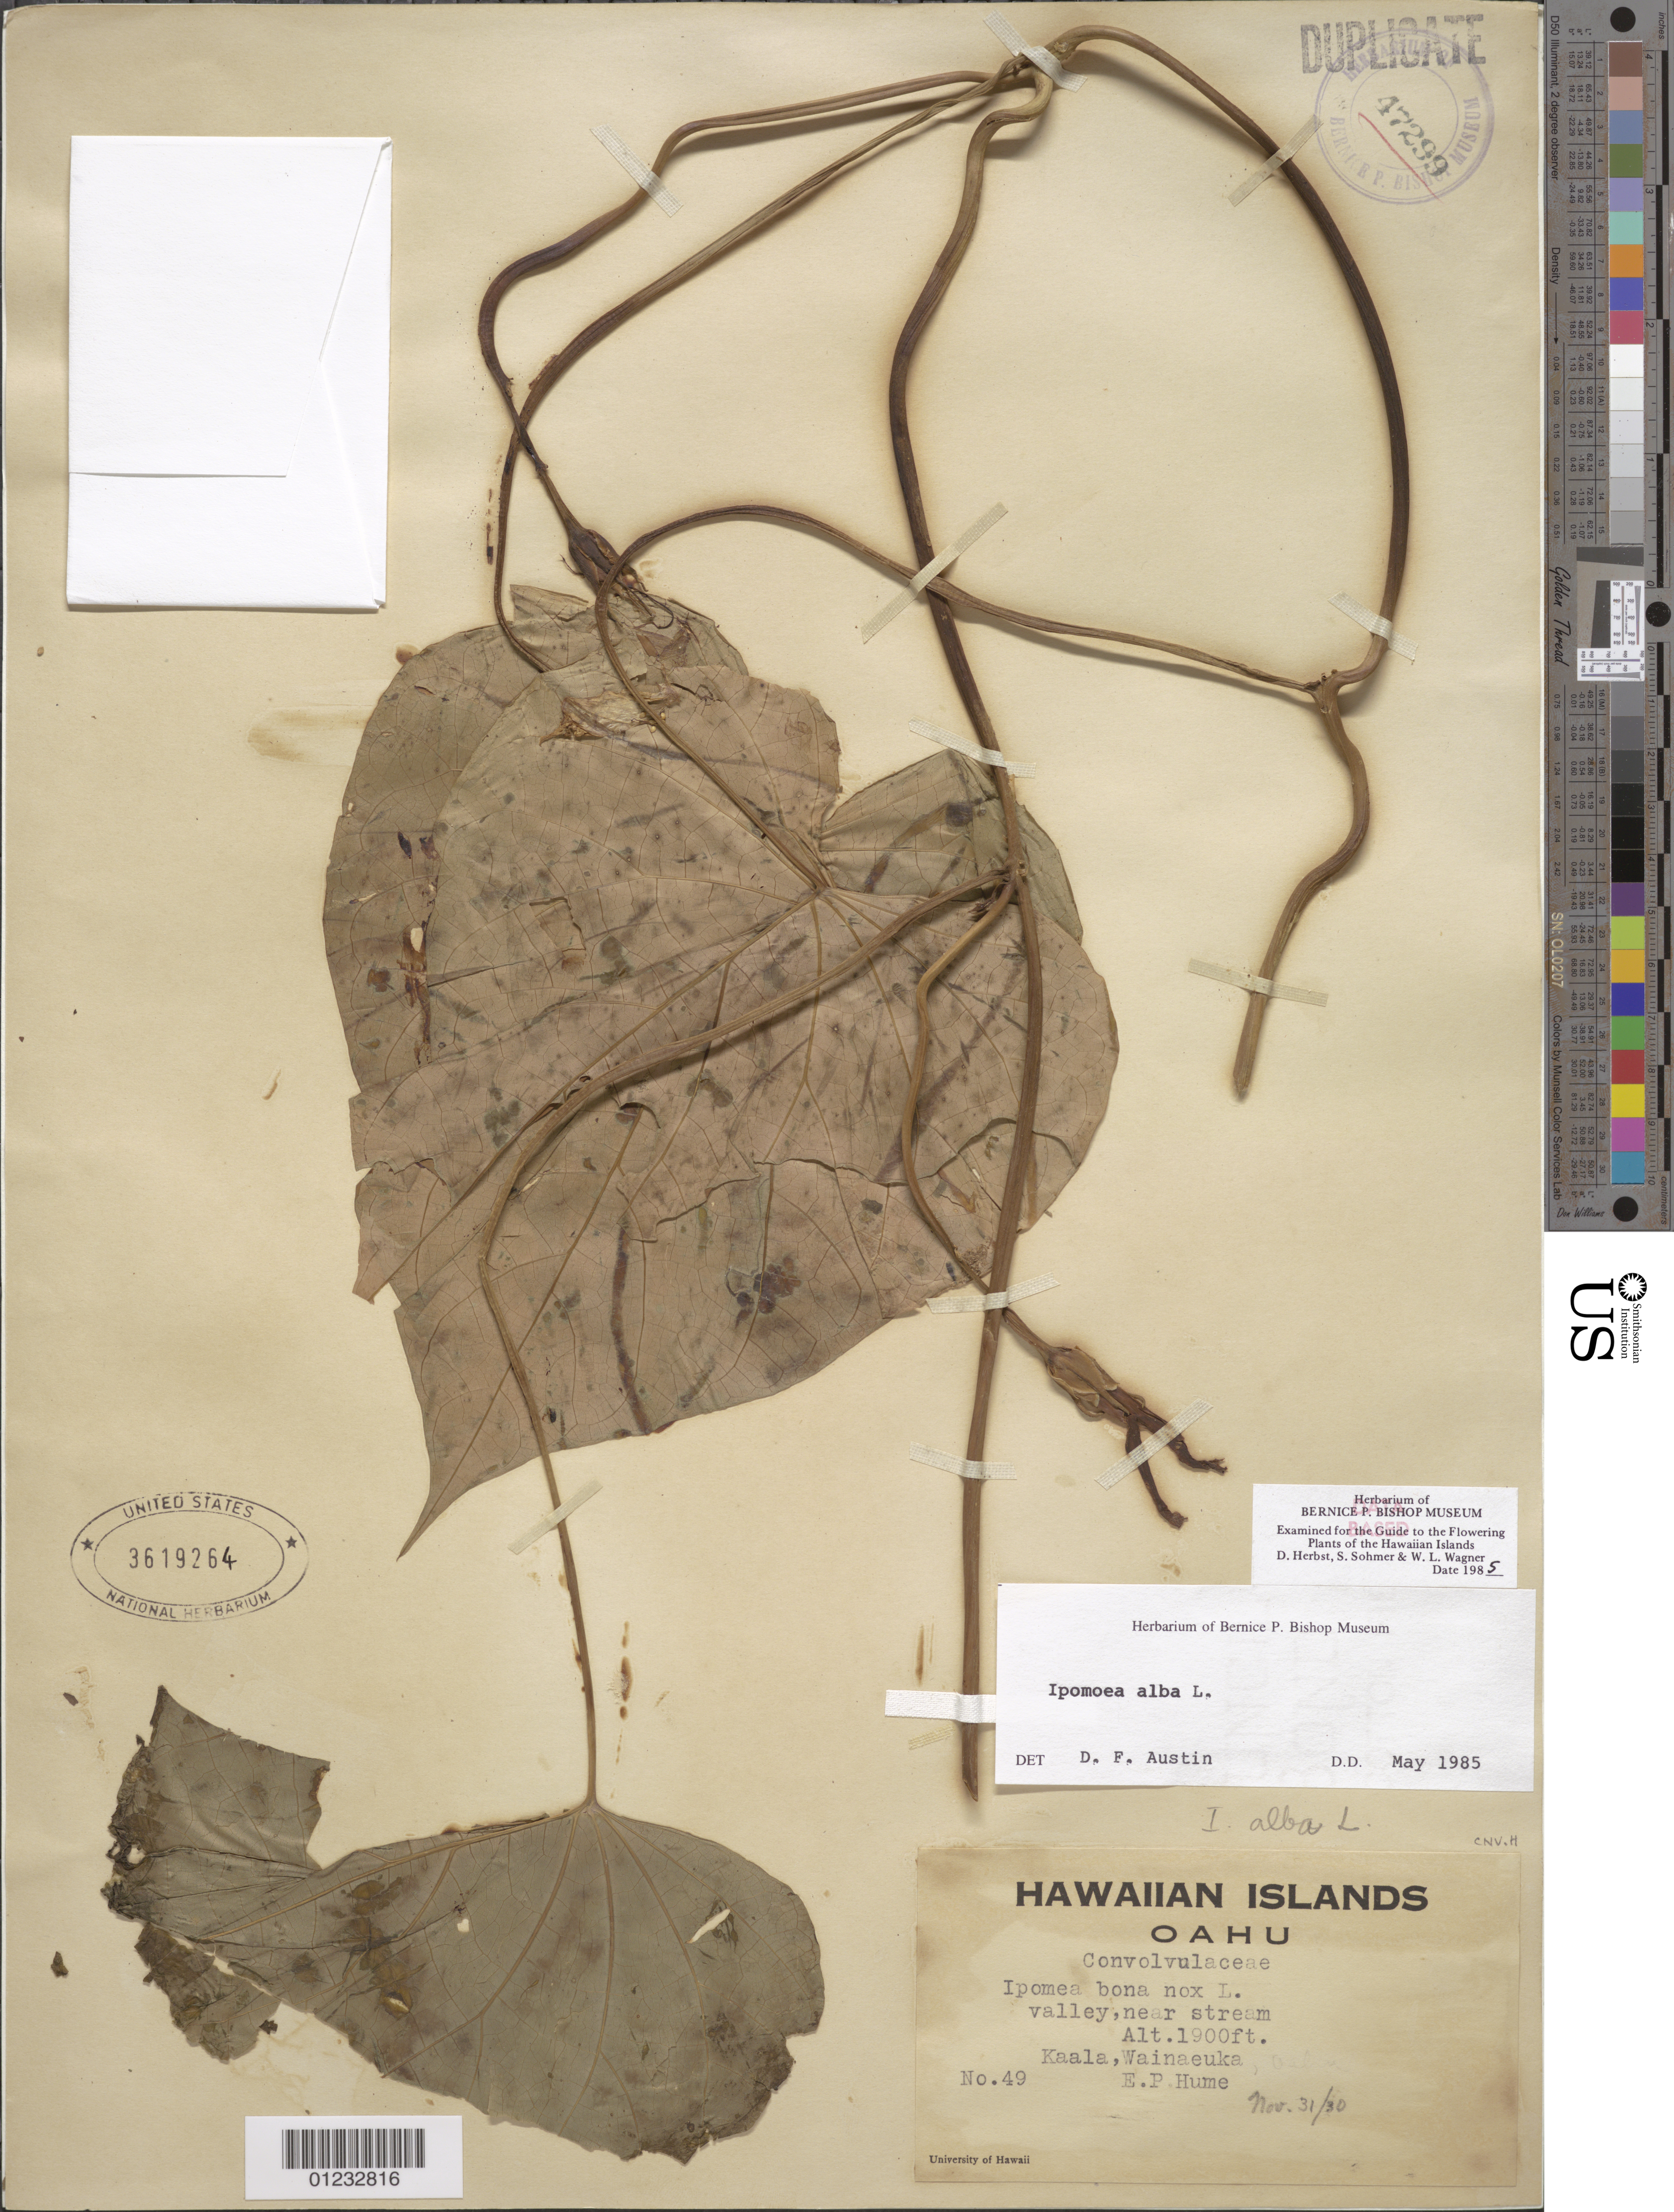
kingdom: Plantae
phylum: Tracheophyta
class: Magnoliopsida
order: Solanales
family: Convolvulaceae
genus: Ipomoea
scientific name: Ipomoea alba L.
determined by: Austin, D. F.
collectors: E. Hume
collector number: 49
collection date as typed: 31 Nov 1930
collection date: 1930-11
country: United States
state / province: Hawaii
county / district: Honolulu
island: Oahu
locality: Kaala, Waianaeuka, valley near stream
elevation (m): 579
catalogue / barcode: US 3619264